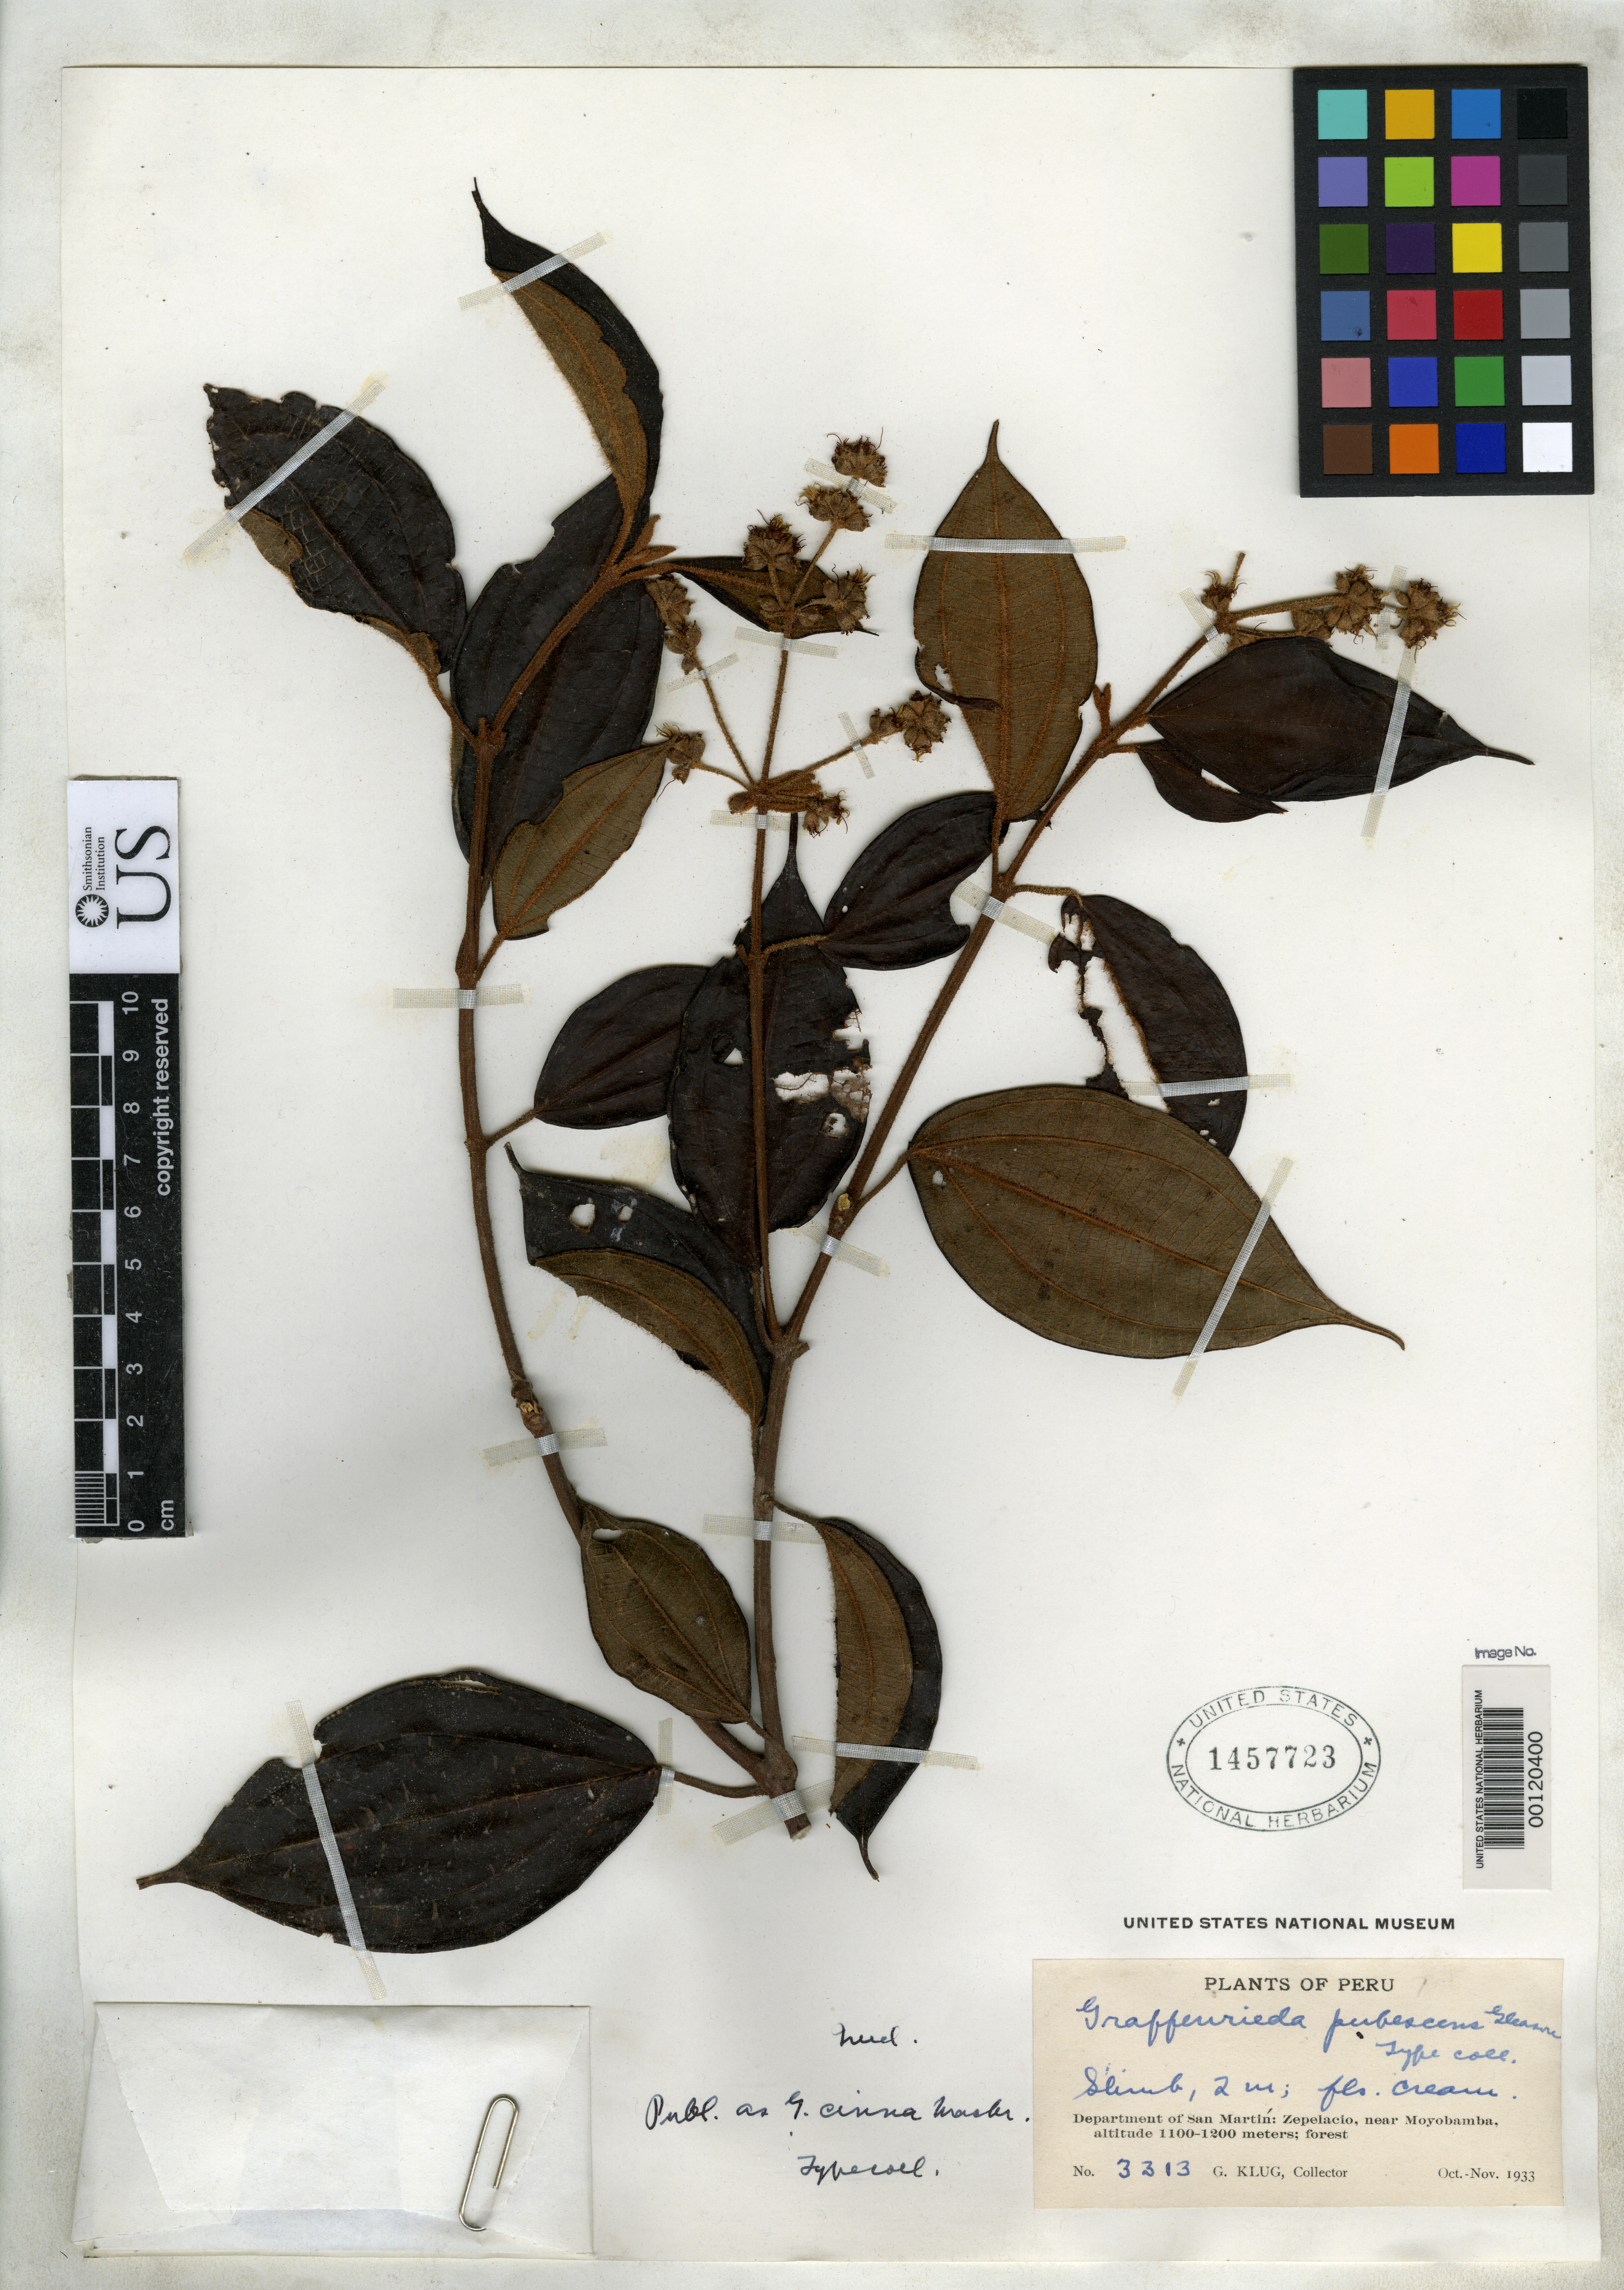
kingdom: Plantae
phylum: Tracheophyta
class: Magnoliopsida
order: Myrtales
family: Melastomataceae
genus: Graffenrieda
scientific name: Graffenrieda cinna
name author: J.F. Macbr.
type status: Isotype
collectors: G. Klug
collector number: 3313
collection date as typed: Oct 1933 to -- Nov 1933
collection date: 1933-10/1933-11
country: Peru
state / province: San Martín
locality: Zepelacio, near Moyobamba.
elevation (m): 1100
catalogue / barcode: US 1457723